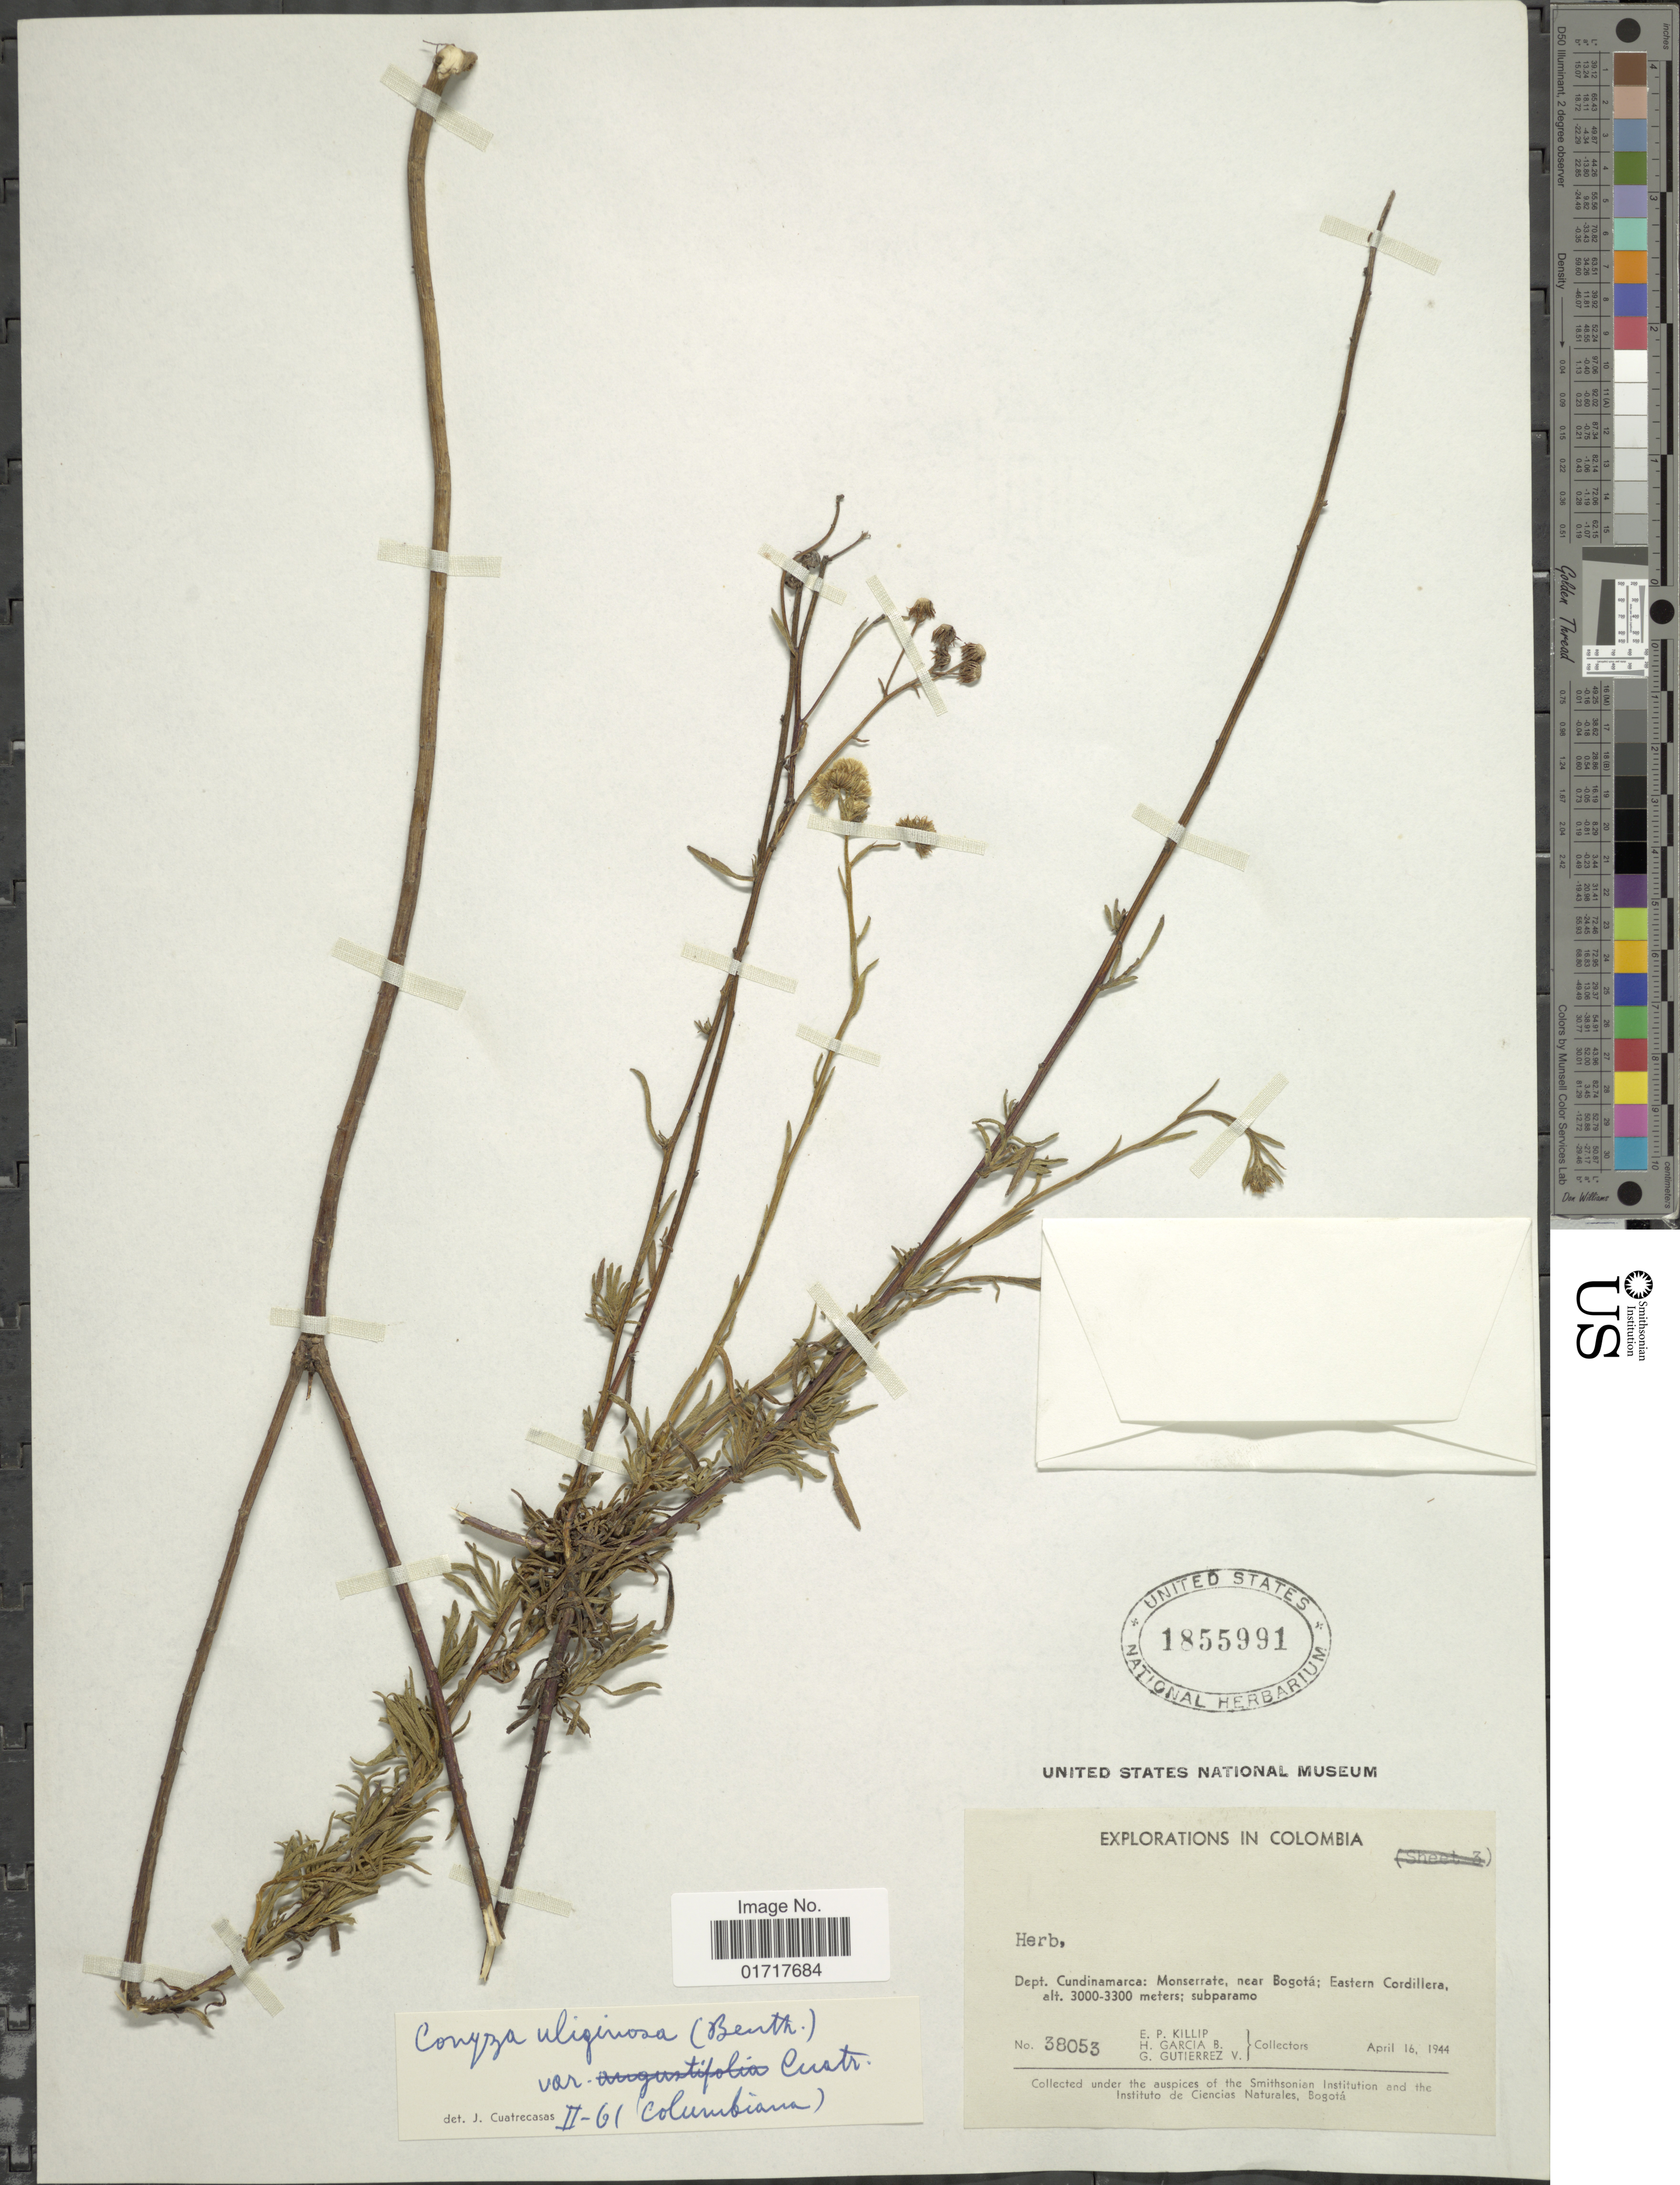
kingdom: Plantae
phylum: Tracheophyta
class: Magnoliopsida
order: Asterales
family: Asteraceae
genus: Conyza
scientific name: Conyza uliginosa var. colimbiana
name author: (Hieron.) Cuatrec.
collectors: E. P. Killip, H. García Barriga & G. Gutiérrez V.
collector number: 38053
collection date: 1944-04-16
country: Colombia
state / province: Cundinamarca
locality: Dept. Cundinamarca: Montserrate, near Bogota; Eastern Cordillera.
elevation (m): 3000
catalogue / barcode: US 1855991